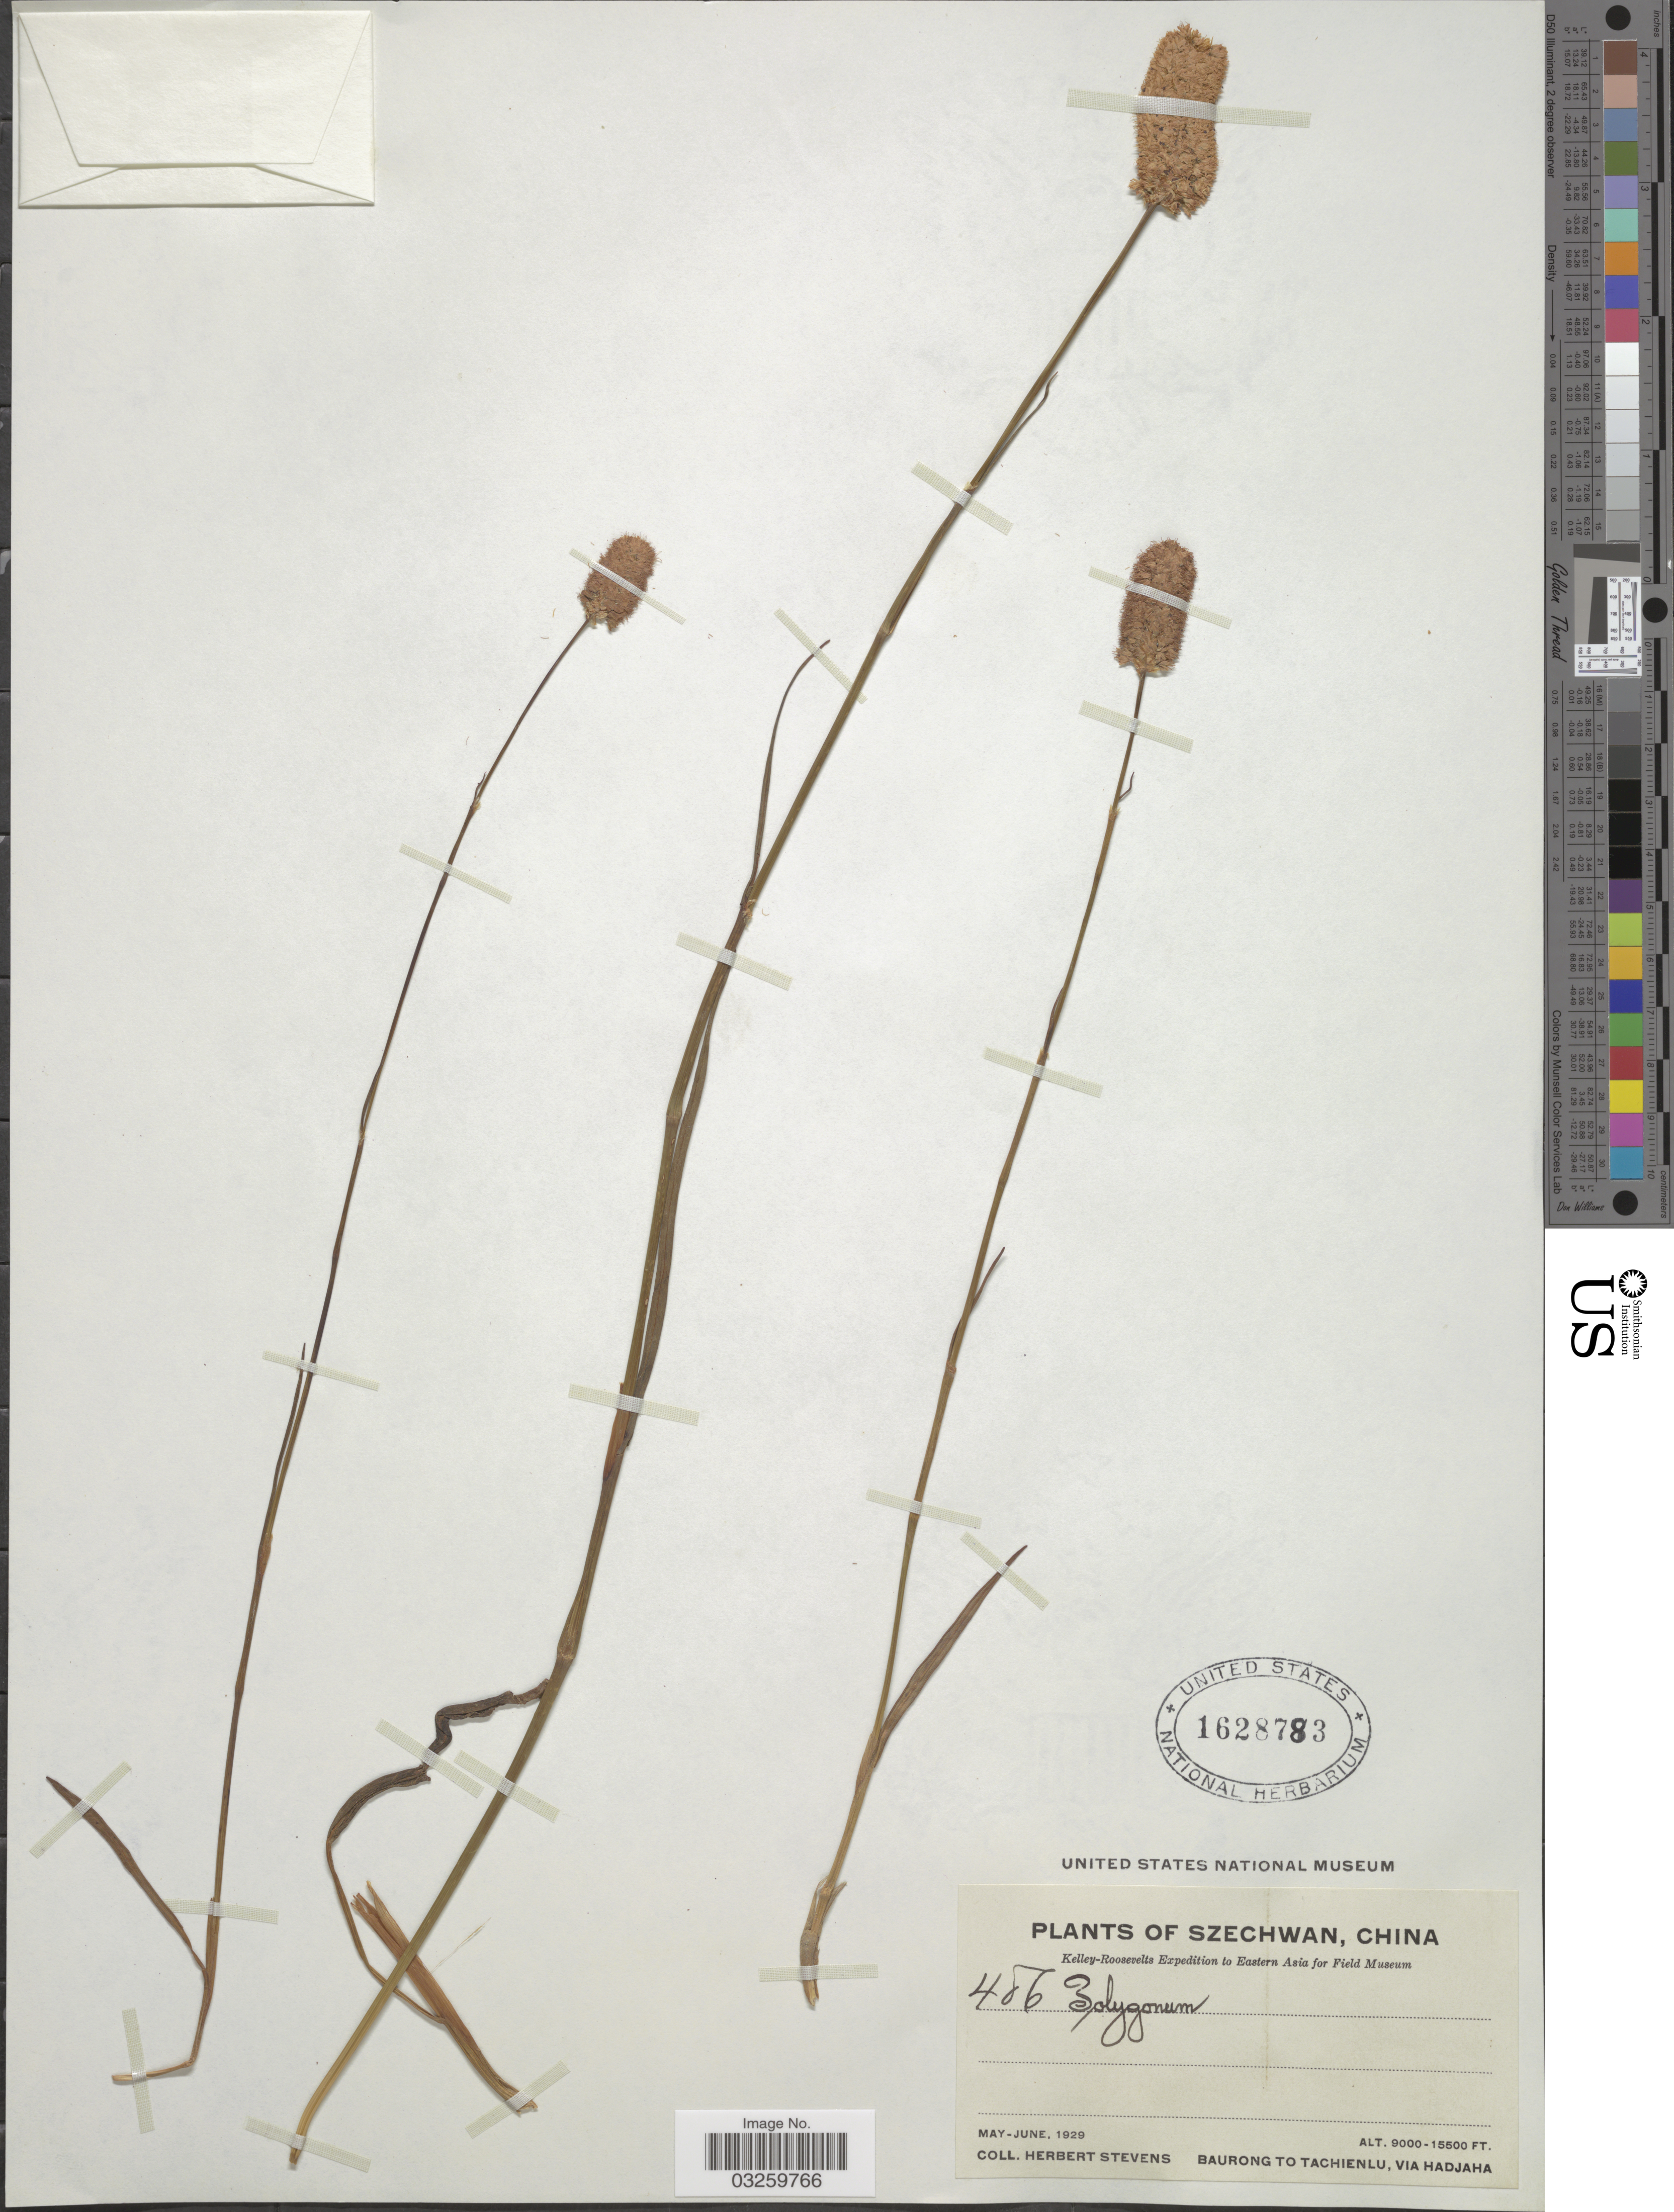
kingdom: Plantae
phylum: Tracheophyta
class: Magnoliopsida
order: Caryophyllales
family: Polygonaceae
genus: Bistorta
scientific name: Bistorta sp.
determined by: Strong, Mark T., (BOT), Smithsonian Institution - National Museum of Natural History (UNITED STATES)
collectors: H. Stevens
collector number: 486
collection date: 1929-05/1929-06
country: China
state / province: Sichuan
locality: Szechwan. Eastern Asia. Baurong to Tachienlu, via Hadjaha.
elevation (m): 2743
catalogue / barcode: US 1628783